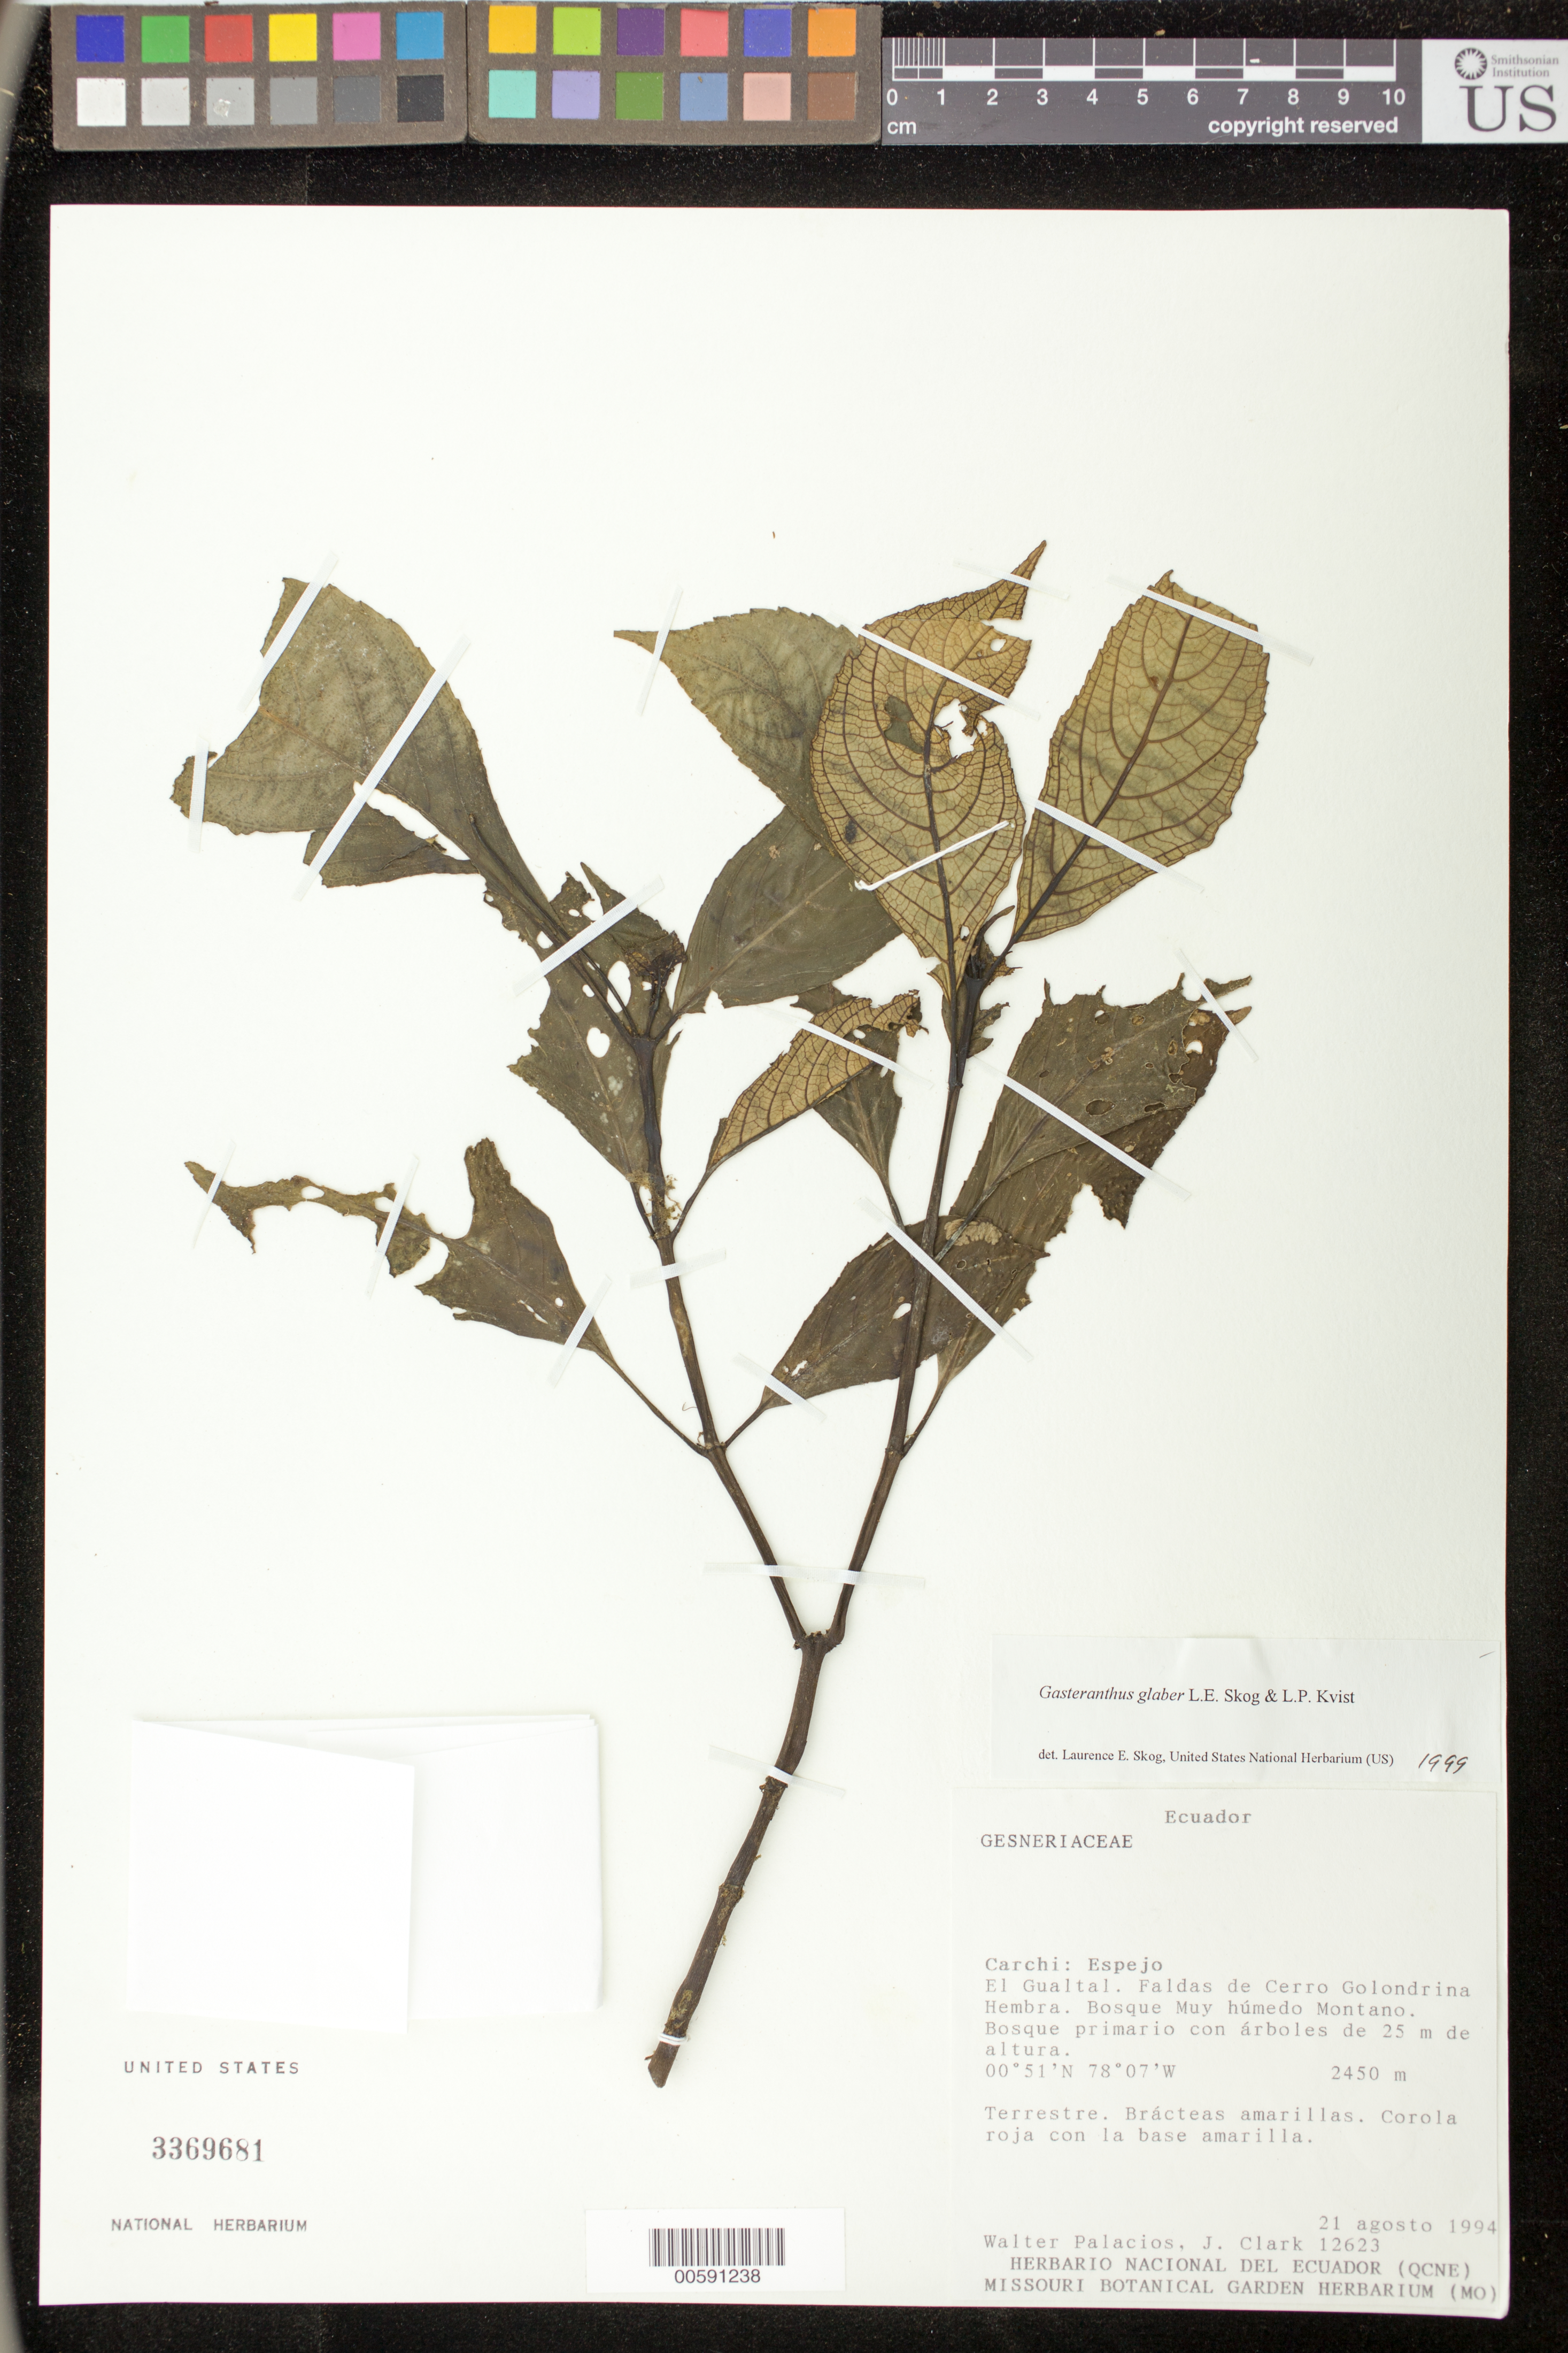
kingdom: Plantae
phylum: Tracheophyta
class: Magnoliopsida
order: Lamiales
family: Gesneriaceae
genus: Gasteranthus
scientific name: Gasteranthus glaber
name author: L.E. Skog & L.P. Kvist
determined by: Skog, Laurence E.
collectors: W. Palacios & J. L. Clark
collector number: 12623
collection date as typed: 21 Aug 1994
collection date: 1994-08-21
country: Ecuador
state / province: Carchi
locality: Espejo: El gualtal, faldas de Cerro Golondrina Hembra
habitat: Bosque muy húmedo montano; bosque primario con árboles de 25 m de altura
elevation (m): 2450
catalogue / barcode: US 3369681